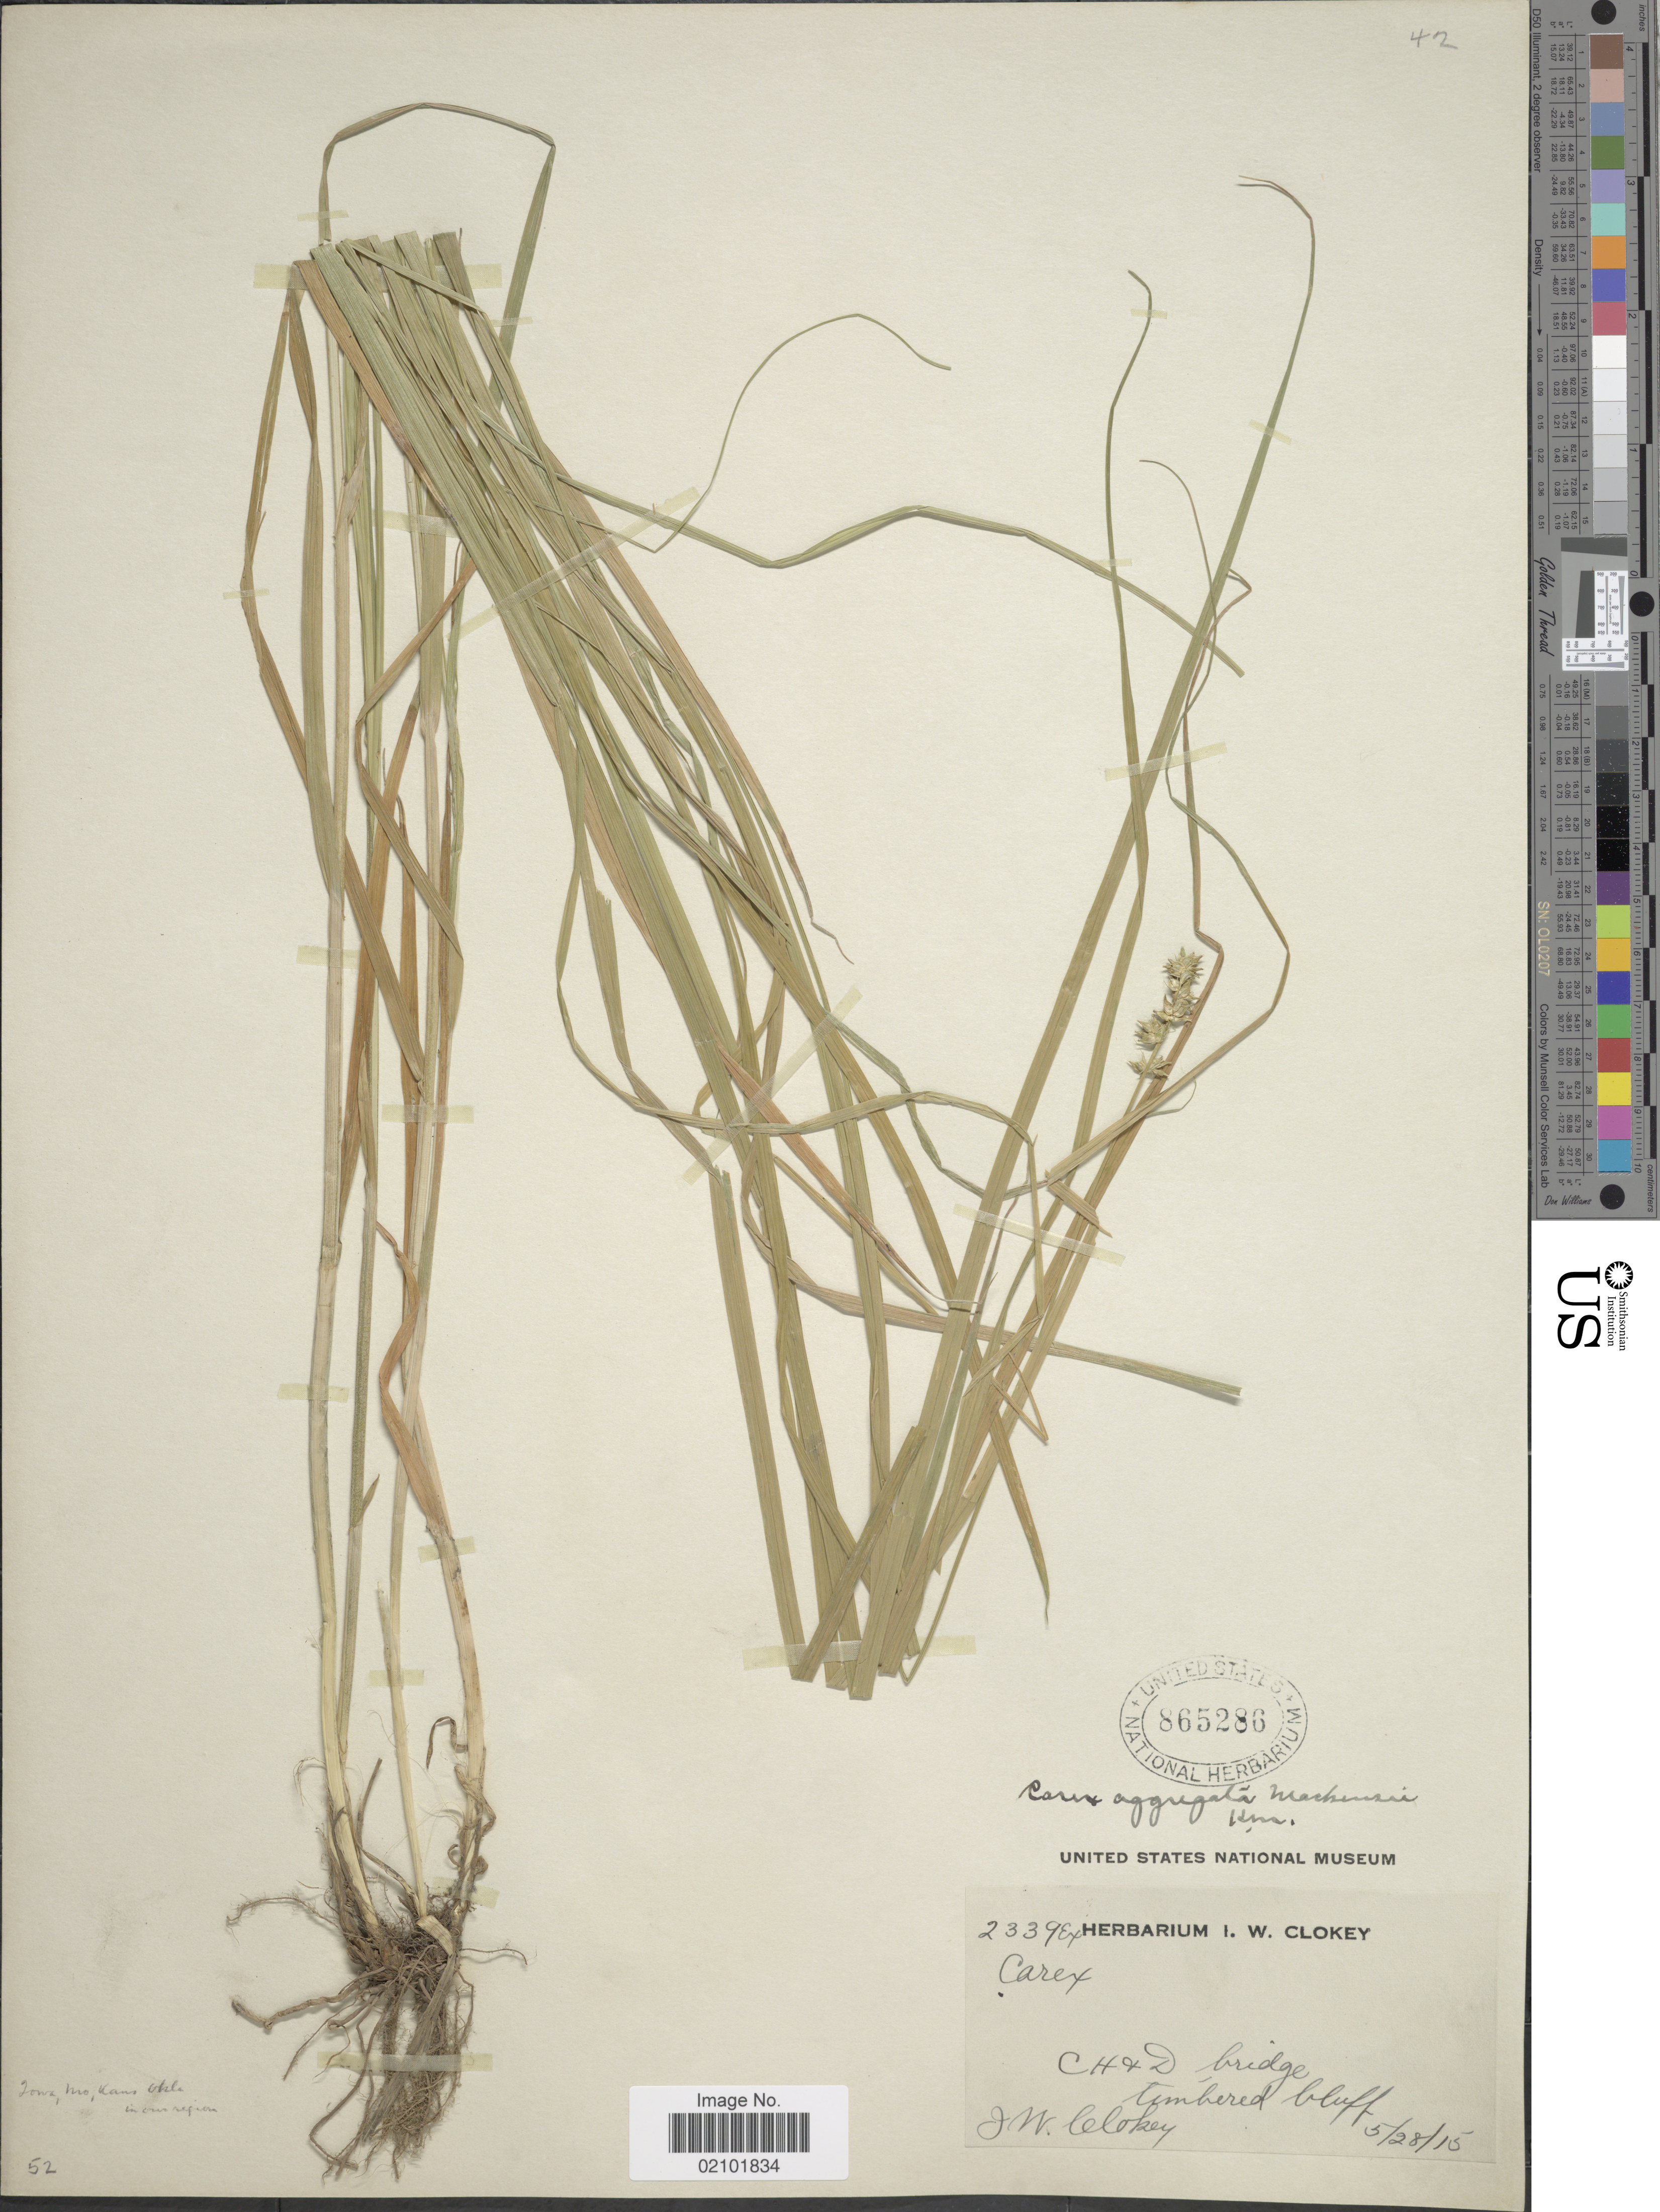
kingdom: Plantae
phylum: Tracheophyta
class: Liliopsida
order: Poales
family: Cyperaceae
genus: Carex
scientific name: Carex aggregata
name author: Mack.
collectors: I. W. Clokey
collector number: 2339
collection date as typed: Transcribed d/m/y: 28/5/15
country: United States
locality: CH & D bridge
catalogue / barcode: US 865286